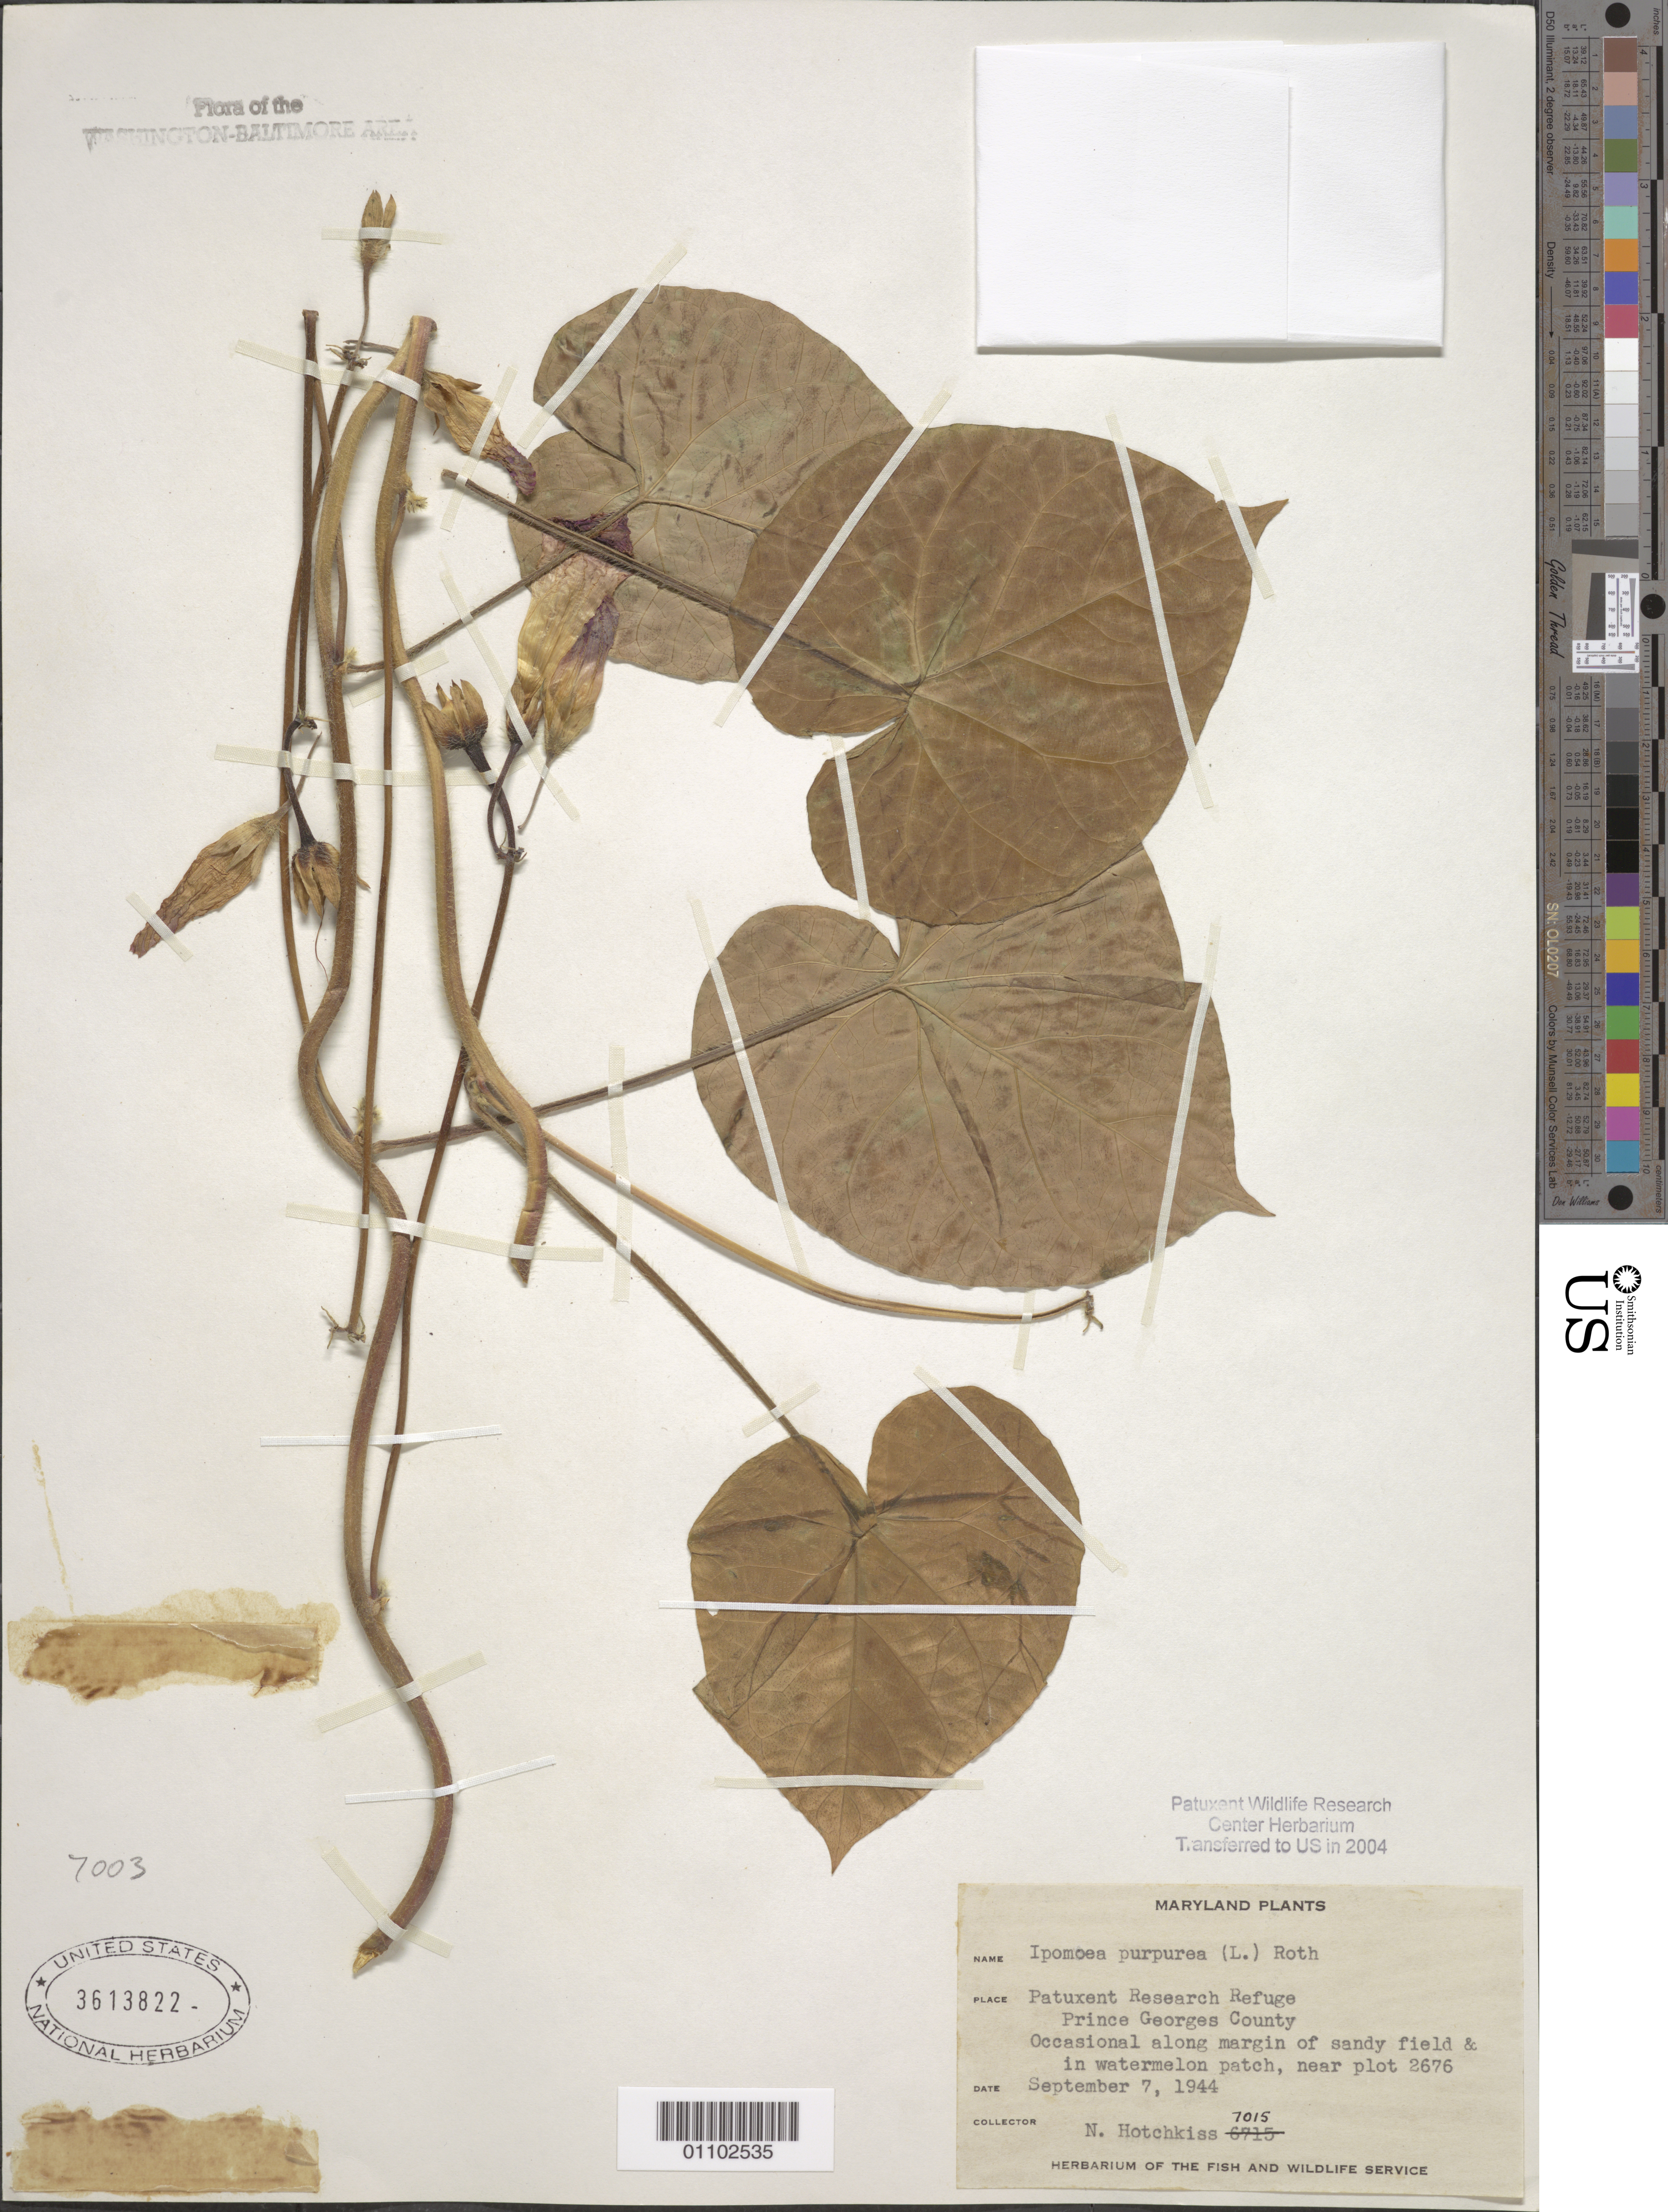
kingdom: Plantae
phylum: Tracheophyta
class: Magnoliopsida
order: Solanales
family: Convolvulaceae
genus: Ipomoea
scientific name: Ipomoea purpurea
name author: (L.) Roth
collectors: N. Hotchkiss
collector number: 7015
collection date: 1944-09-07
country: United States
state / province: Maryland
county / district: Prince George's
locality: Patuxent Research Refuge, near plot 2676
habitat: Occasional along margin of sandy field & in watermelon patch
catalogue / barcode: US 3613822